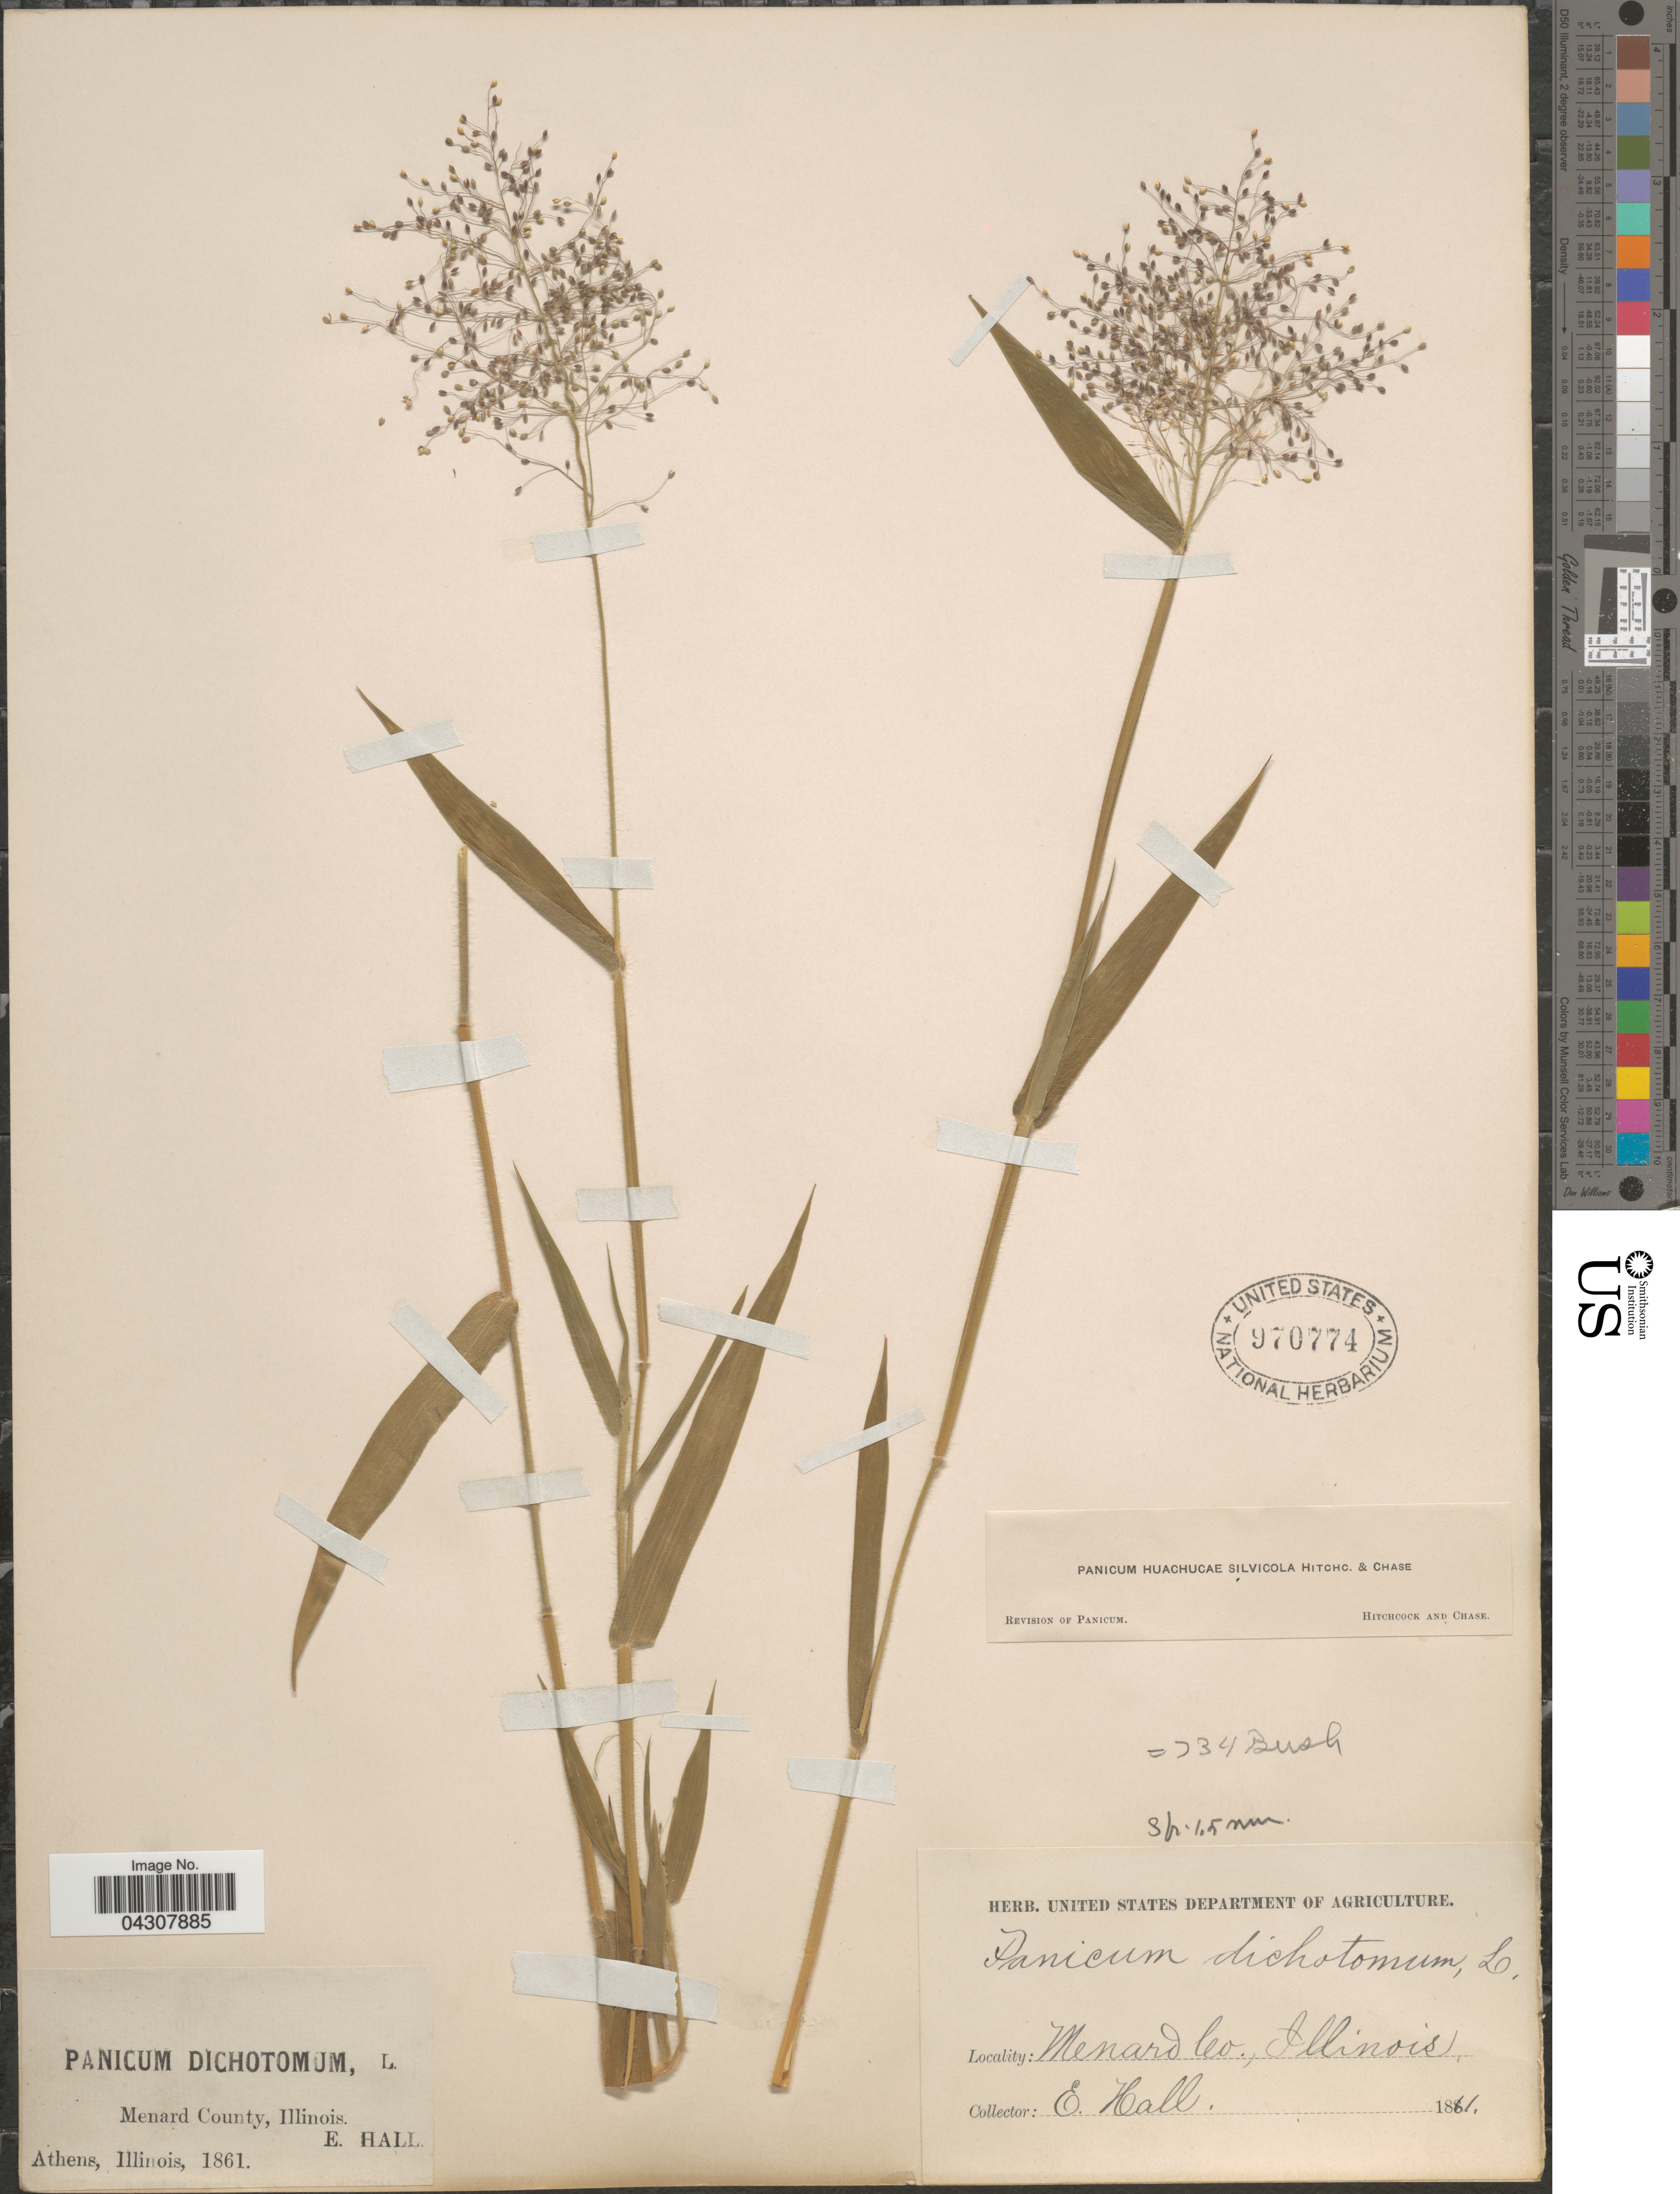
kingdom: Plantae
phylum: Tracheophyta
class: Liliopsida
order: Poales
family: Poaceae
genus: Dichanthelium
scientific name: Dichanthelium acuminatum var. acuminatum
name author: (Sw.) Gould & C.A. Clark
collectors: E. Hall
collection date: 1861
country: United States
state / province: Illinois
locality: Menard County.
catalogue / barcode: US 970774